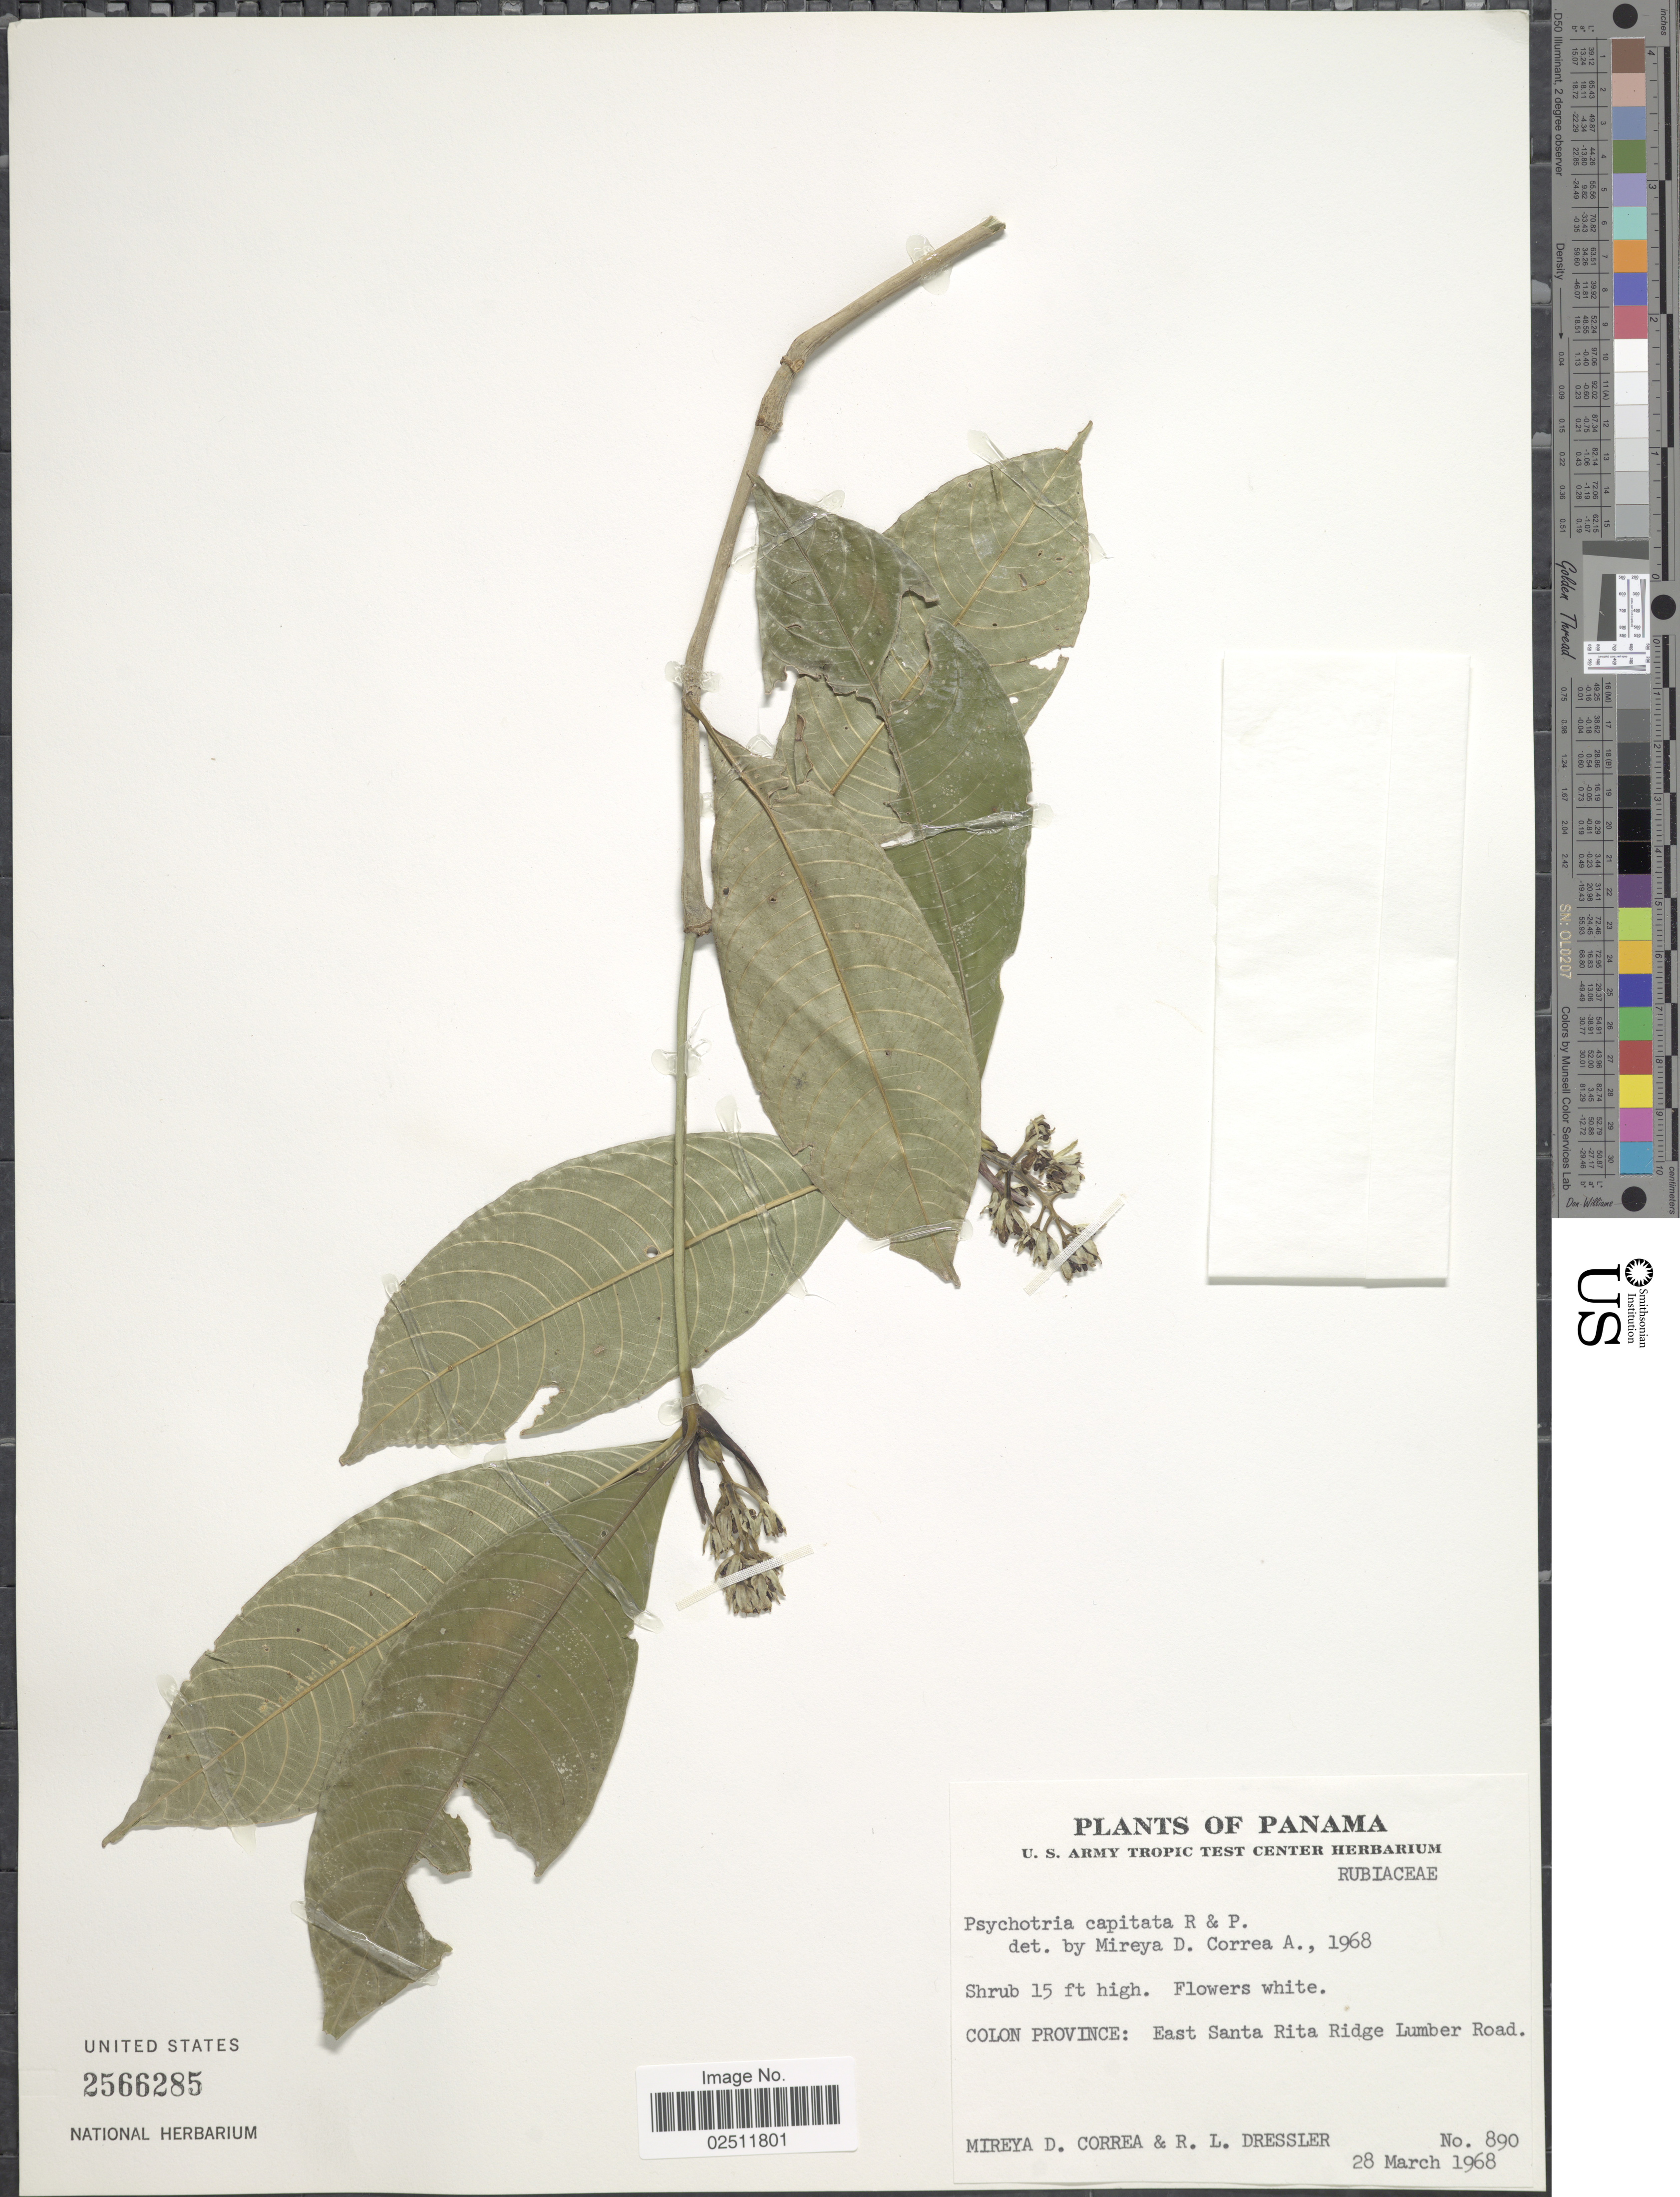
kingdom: Plantae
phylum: Tracheophyta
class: Magnoliopsida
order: Gentianales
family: Rubiaceae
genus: Psychotria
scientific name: Psychotria capitata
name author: Ruiz & Pav.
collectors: M. D. Corrêa-A. & R. Dressler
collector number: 890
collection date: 1968-03-28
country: Panama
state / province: Colón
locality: East Santa Rita Ridge Lumber Road.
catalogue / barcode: US 2566285